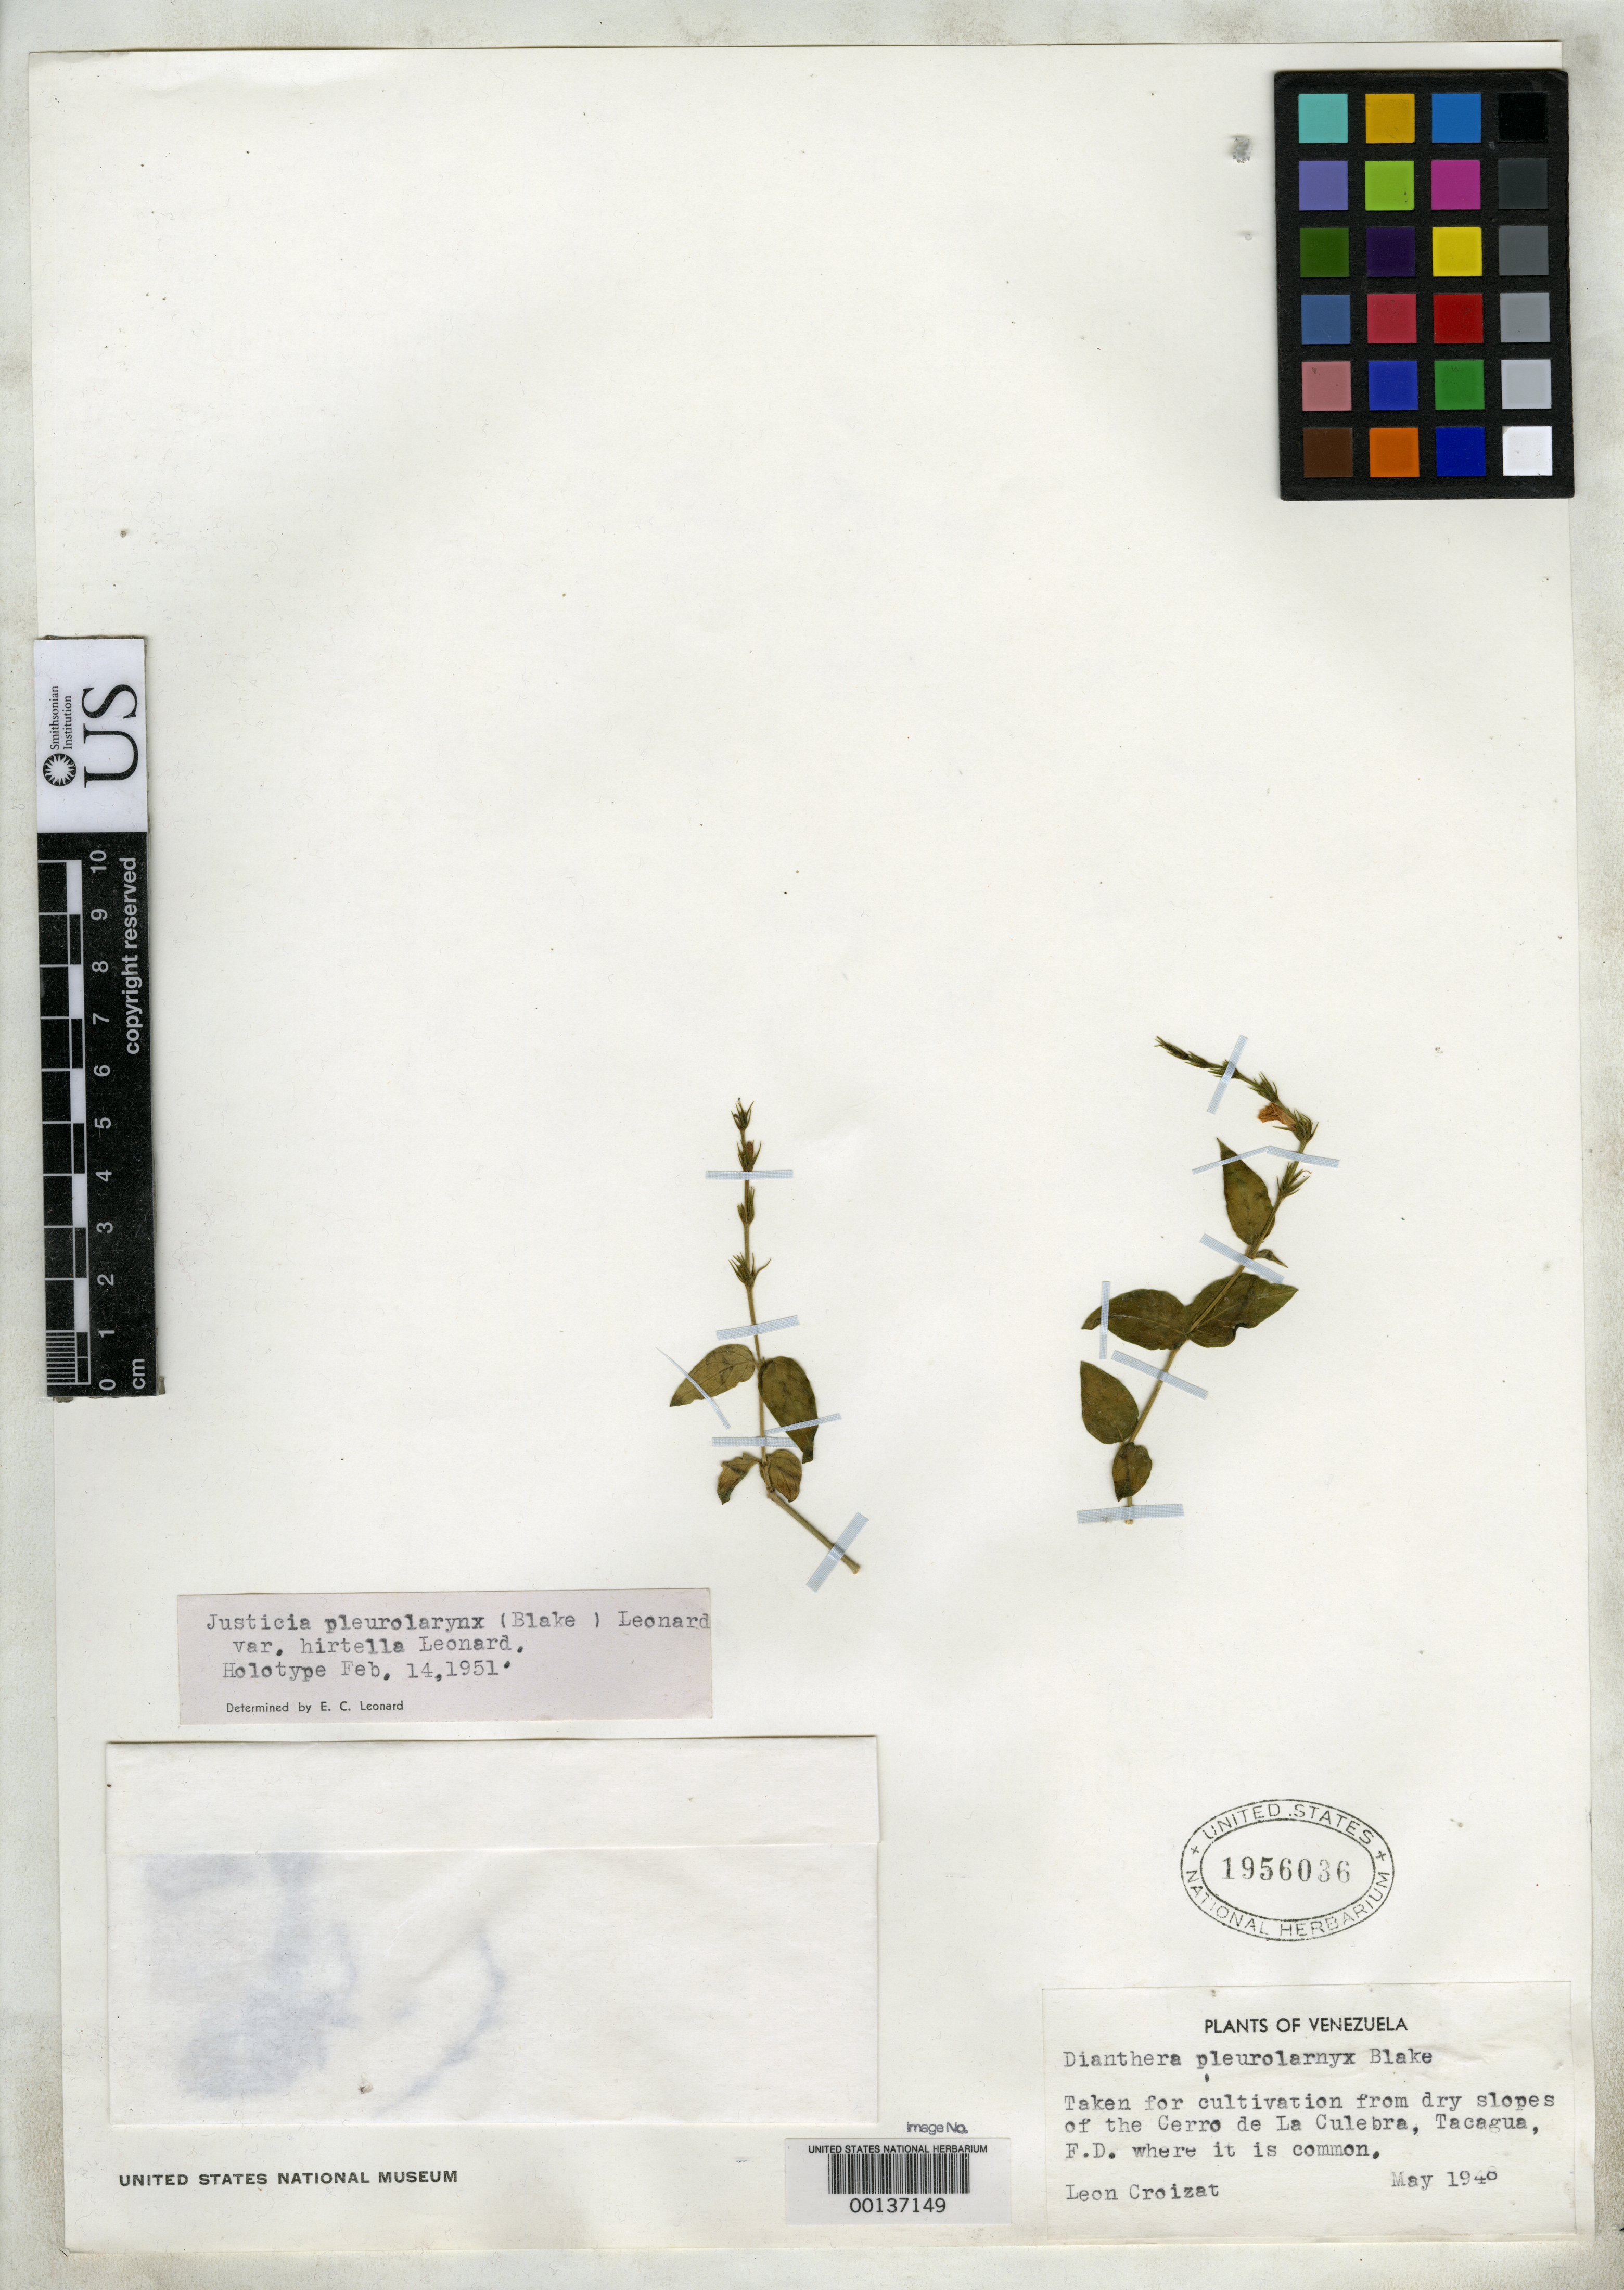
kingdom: Plantae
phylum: Tracheophyta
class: Magnoliopsida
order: Lamiales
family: Acanthaceae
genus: Justicia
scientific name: Justicia pleurolarynx var. hirtella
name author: Leonard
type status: Holotype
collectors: L. C. M. Croizat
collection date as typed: May 1948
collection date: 1948-05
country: Venezuela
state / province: Distrito Federal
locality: Tacagua.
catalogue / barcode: US 1956036